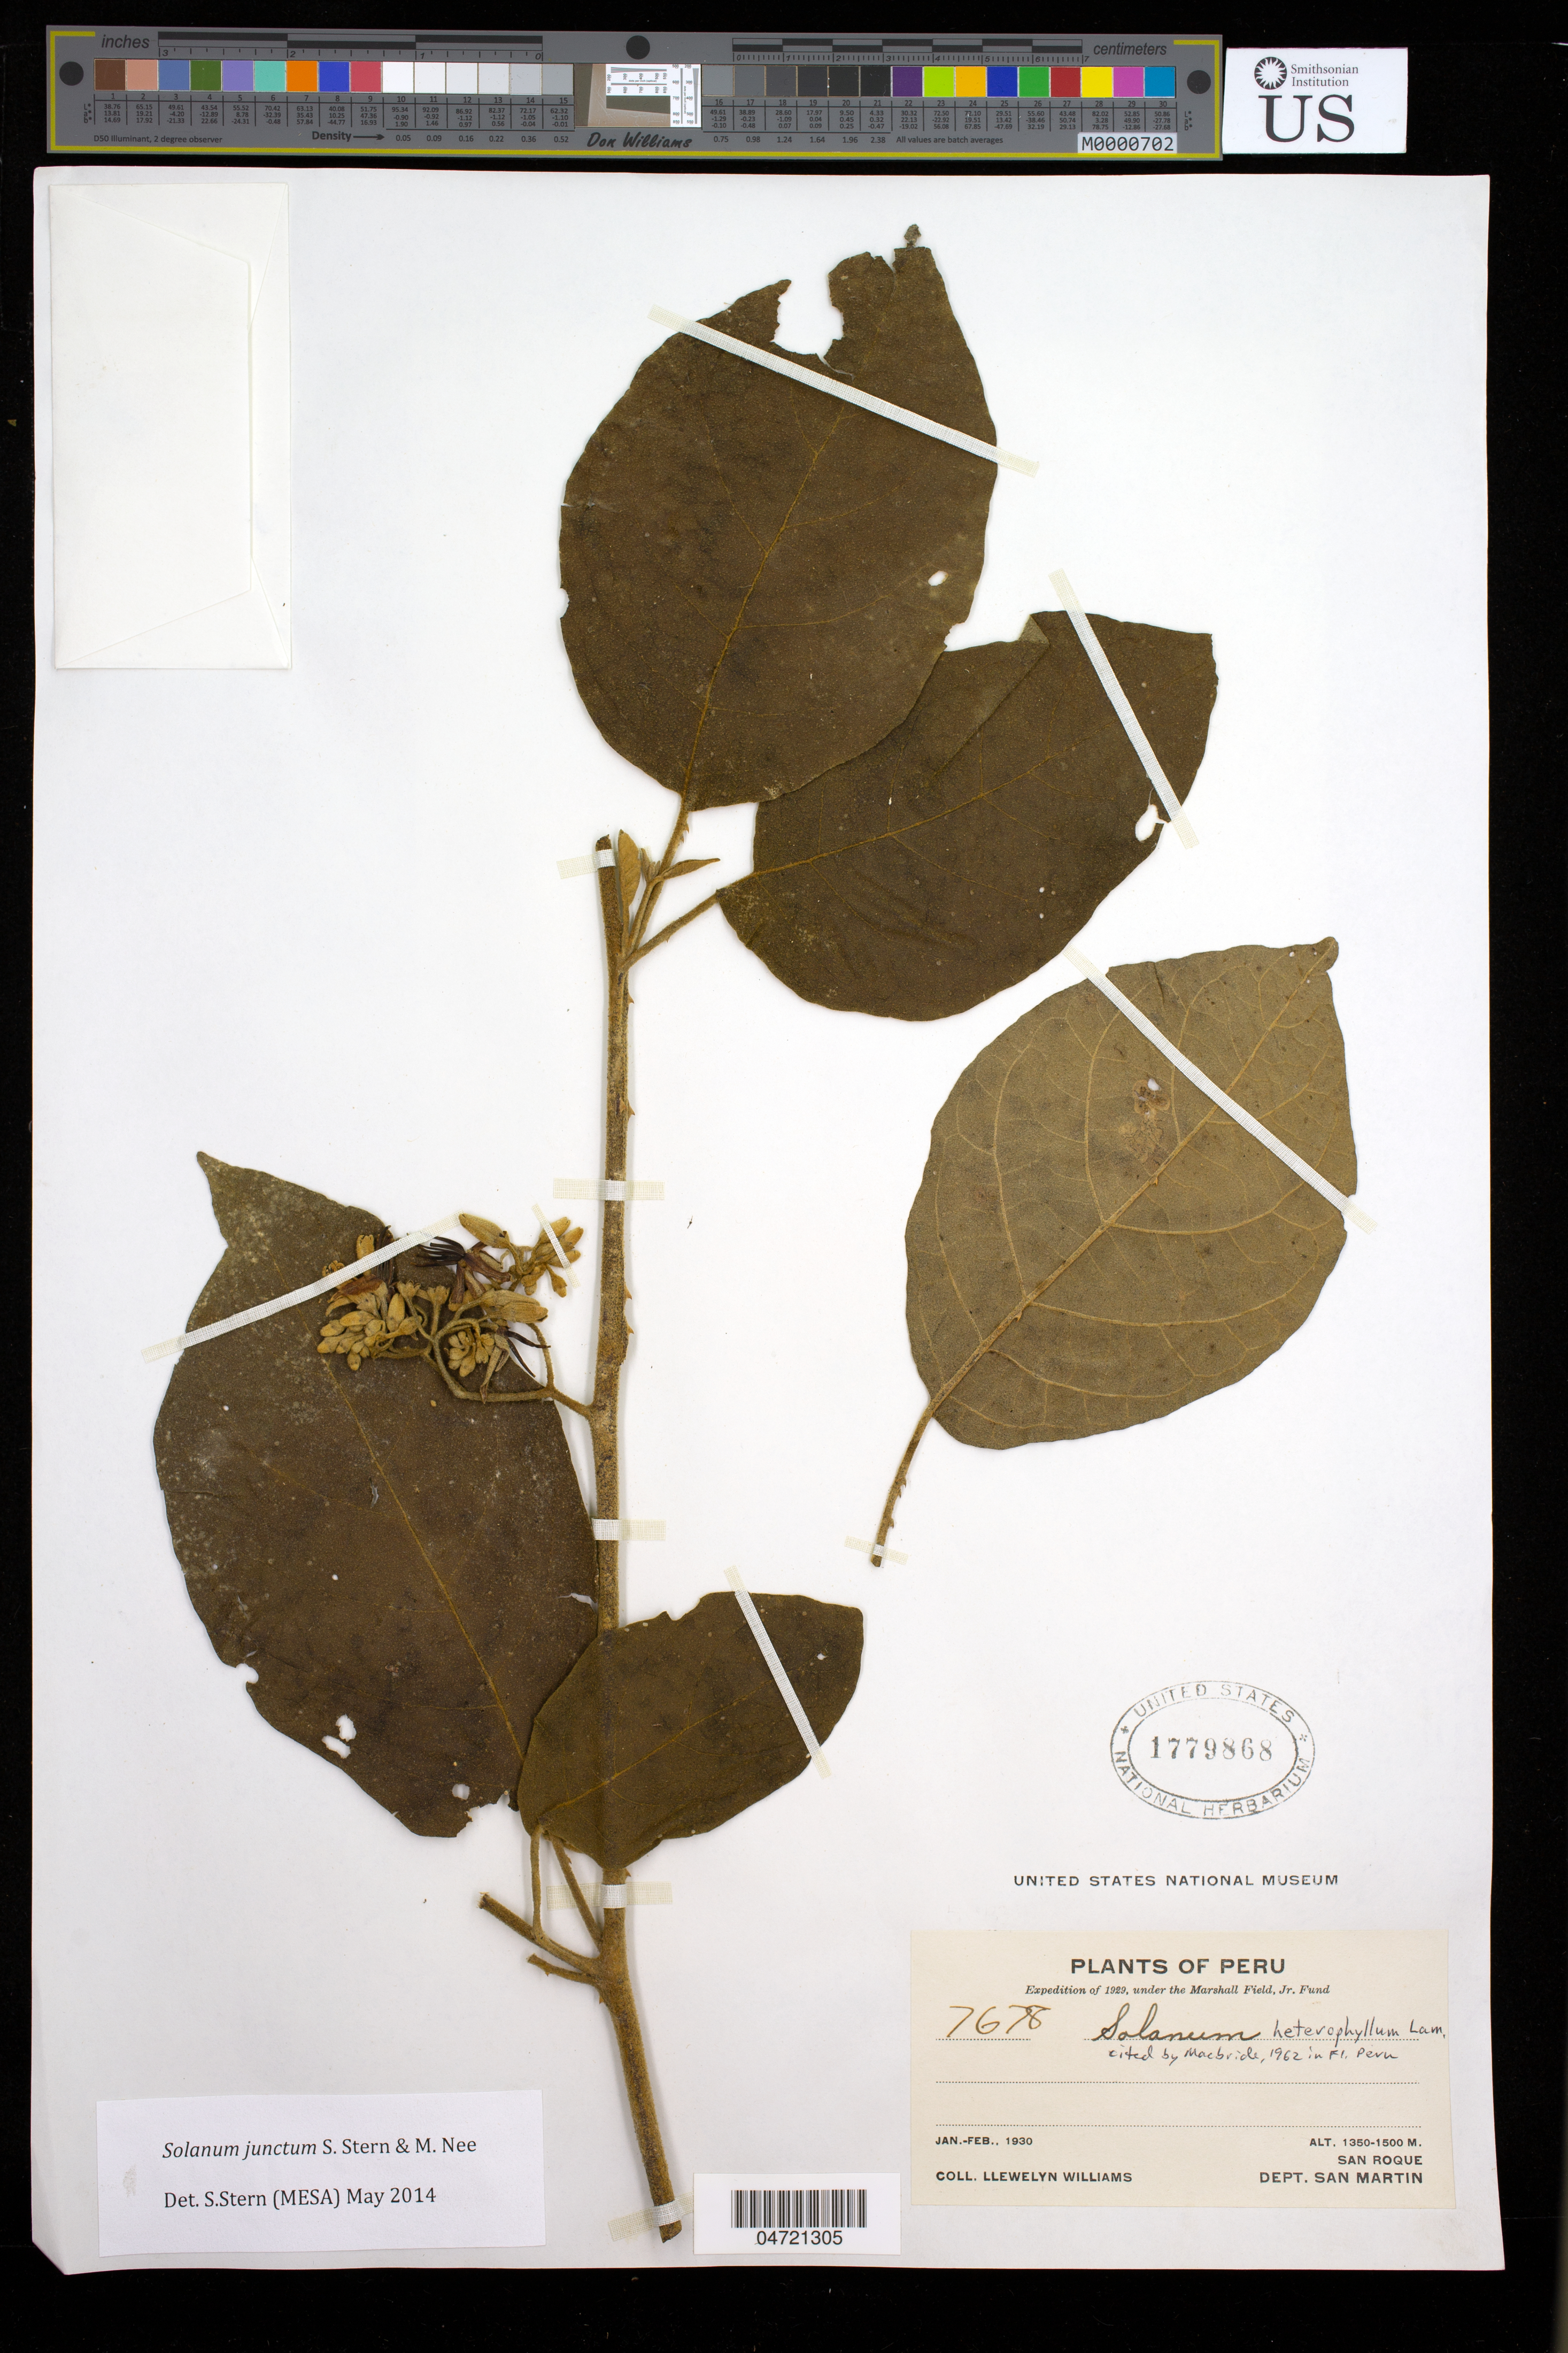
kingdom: Plantae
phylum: Tracheophyta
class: Magnoliopsida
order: Solanales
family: Solanaceae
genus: Solanum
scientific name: Solanum junctum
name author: S.R. Stern & M. Nee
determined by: Stern, S. R., (UT)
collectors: Ll. Williams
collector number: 7678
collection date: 1930-01/1930-02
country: Peru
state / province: San Martín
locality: San Roque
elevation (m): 1350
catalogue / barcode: US 1779868